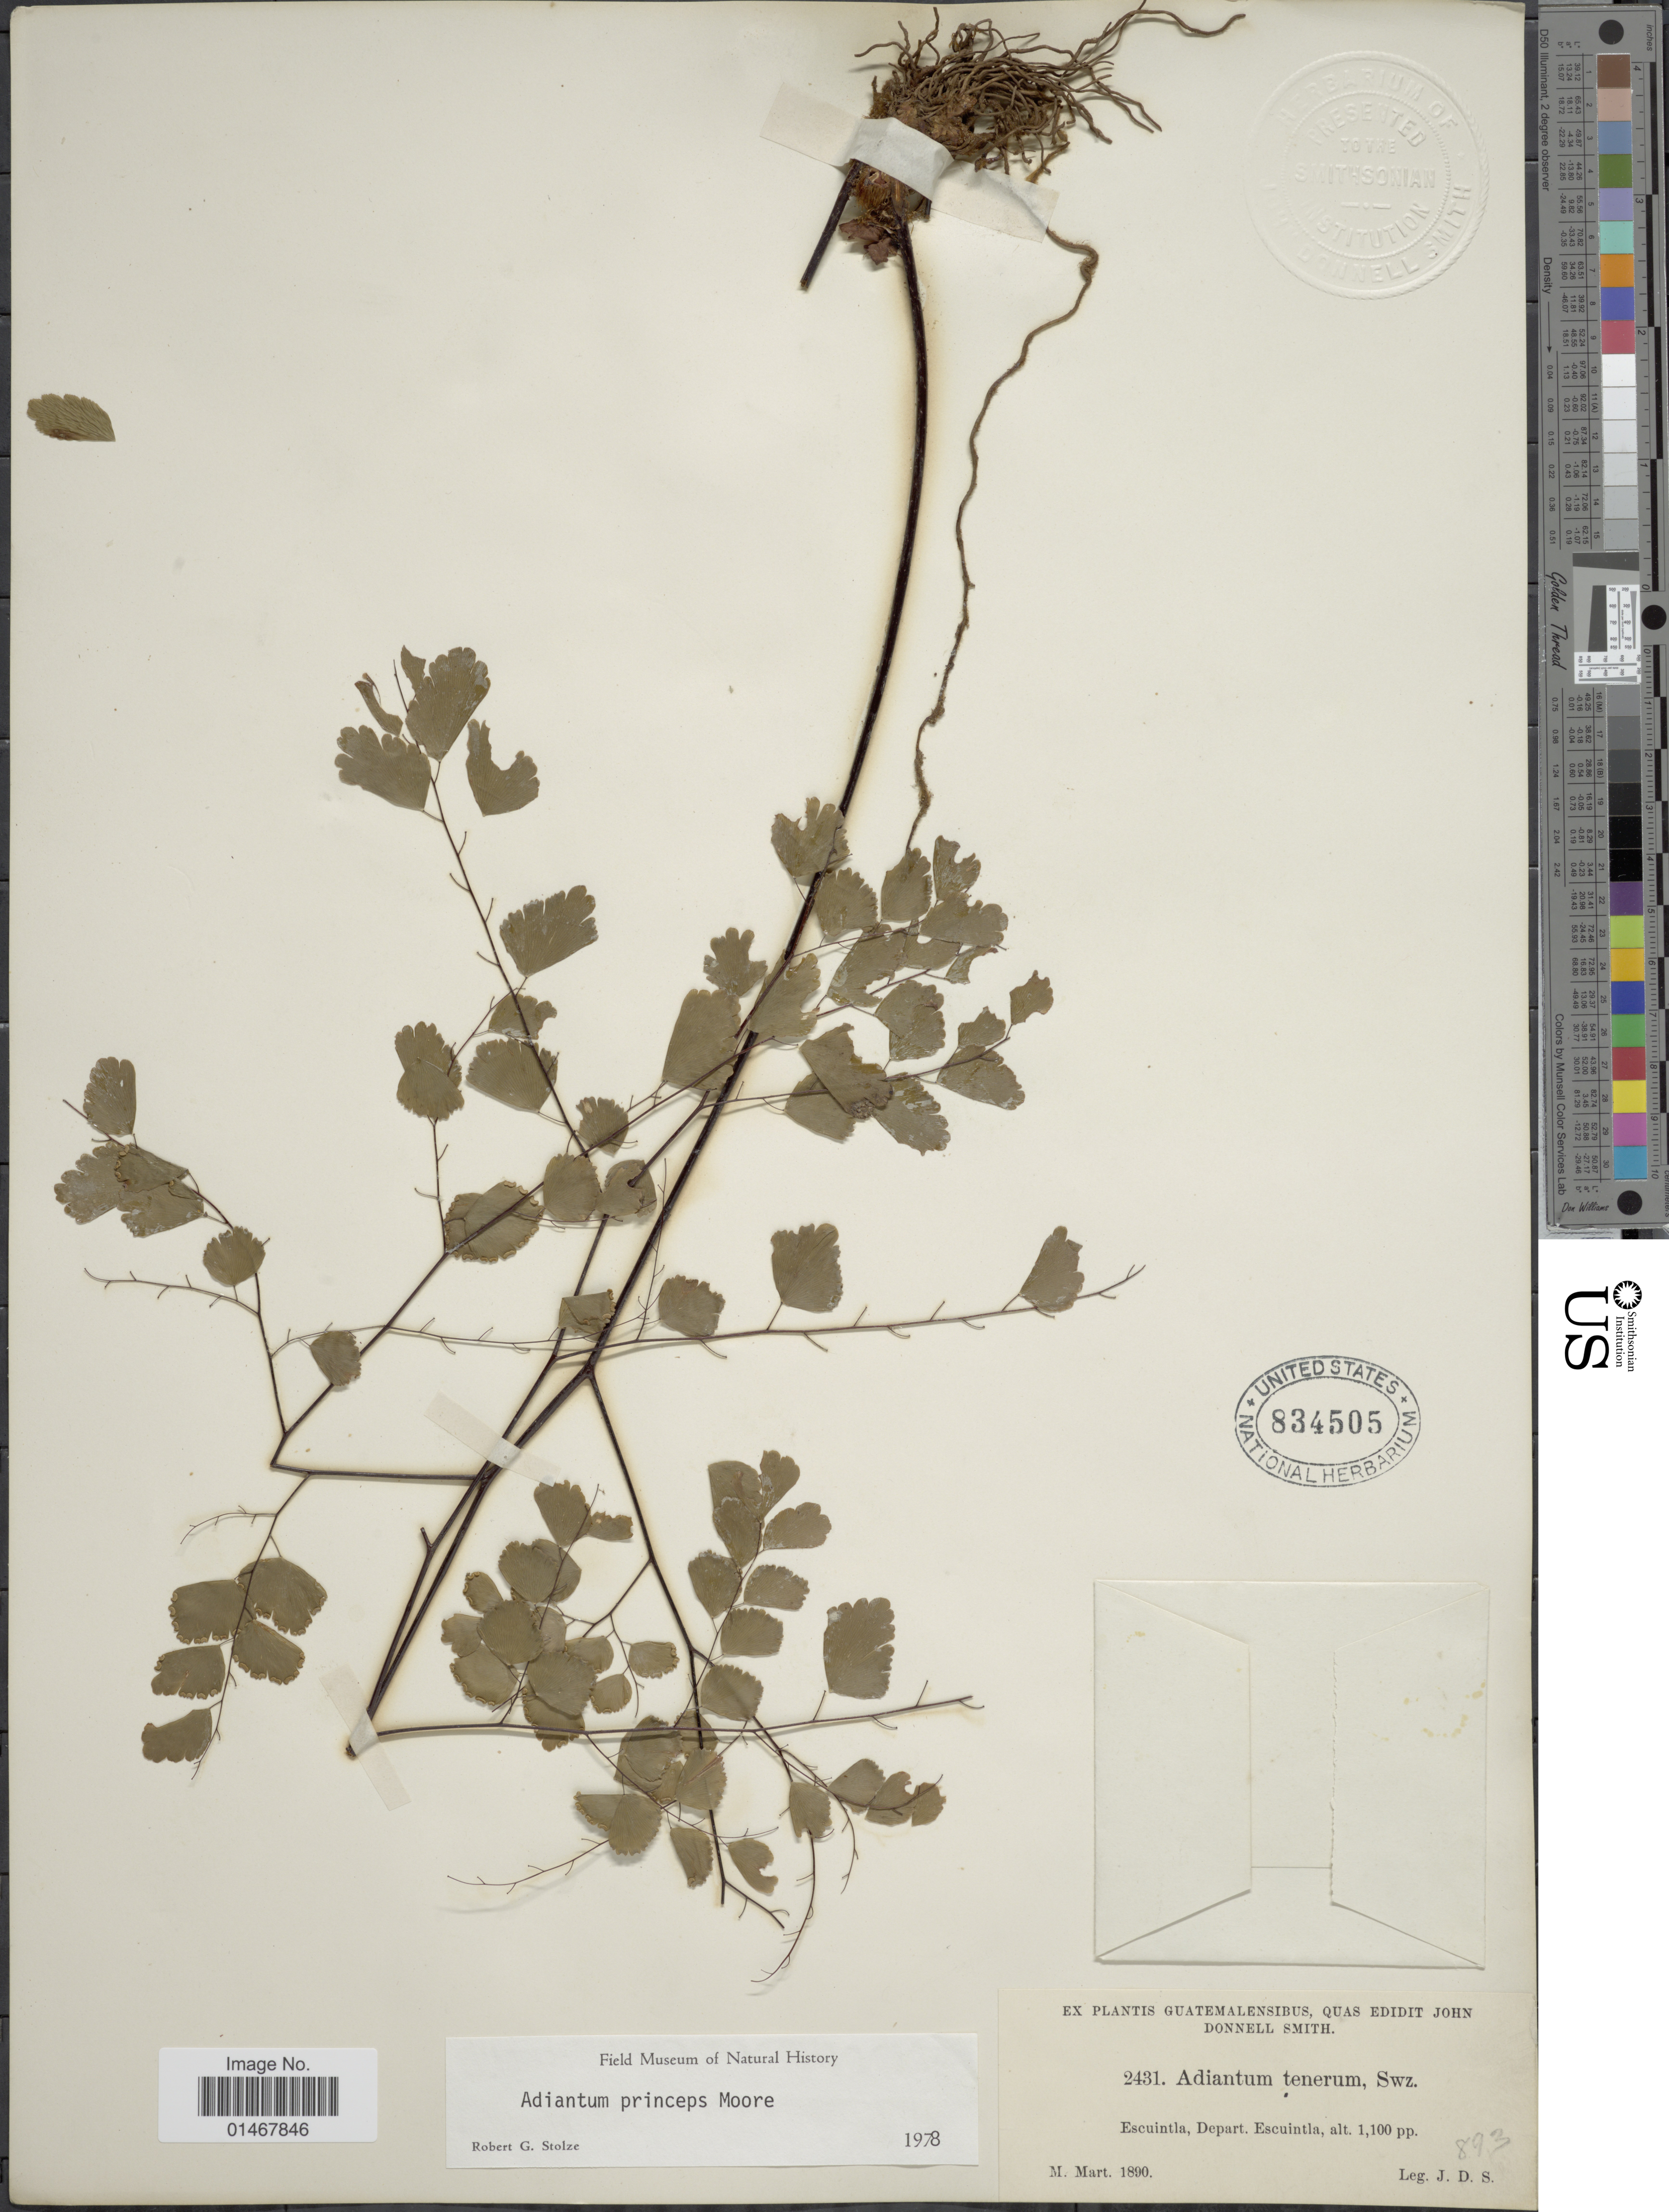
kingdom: Plantae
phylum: Tracheophyta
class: Polypodiopsida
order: Polypodiales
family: Pteridaceae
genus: Adiantum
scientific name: Adiantum princeps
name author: T. Moore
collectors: J. D. Smith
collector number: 2431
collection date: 1890-03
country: Guatemala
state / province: Escuintla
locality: Escuintla, Depart. Escuintla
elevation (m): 335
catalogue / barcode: US 734505